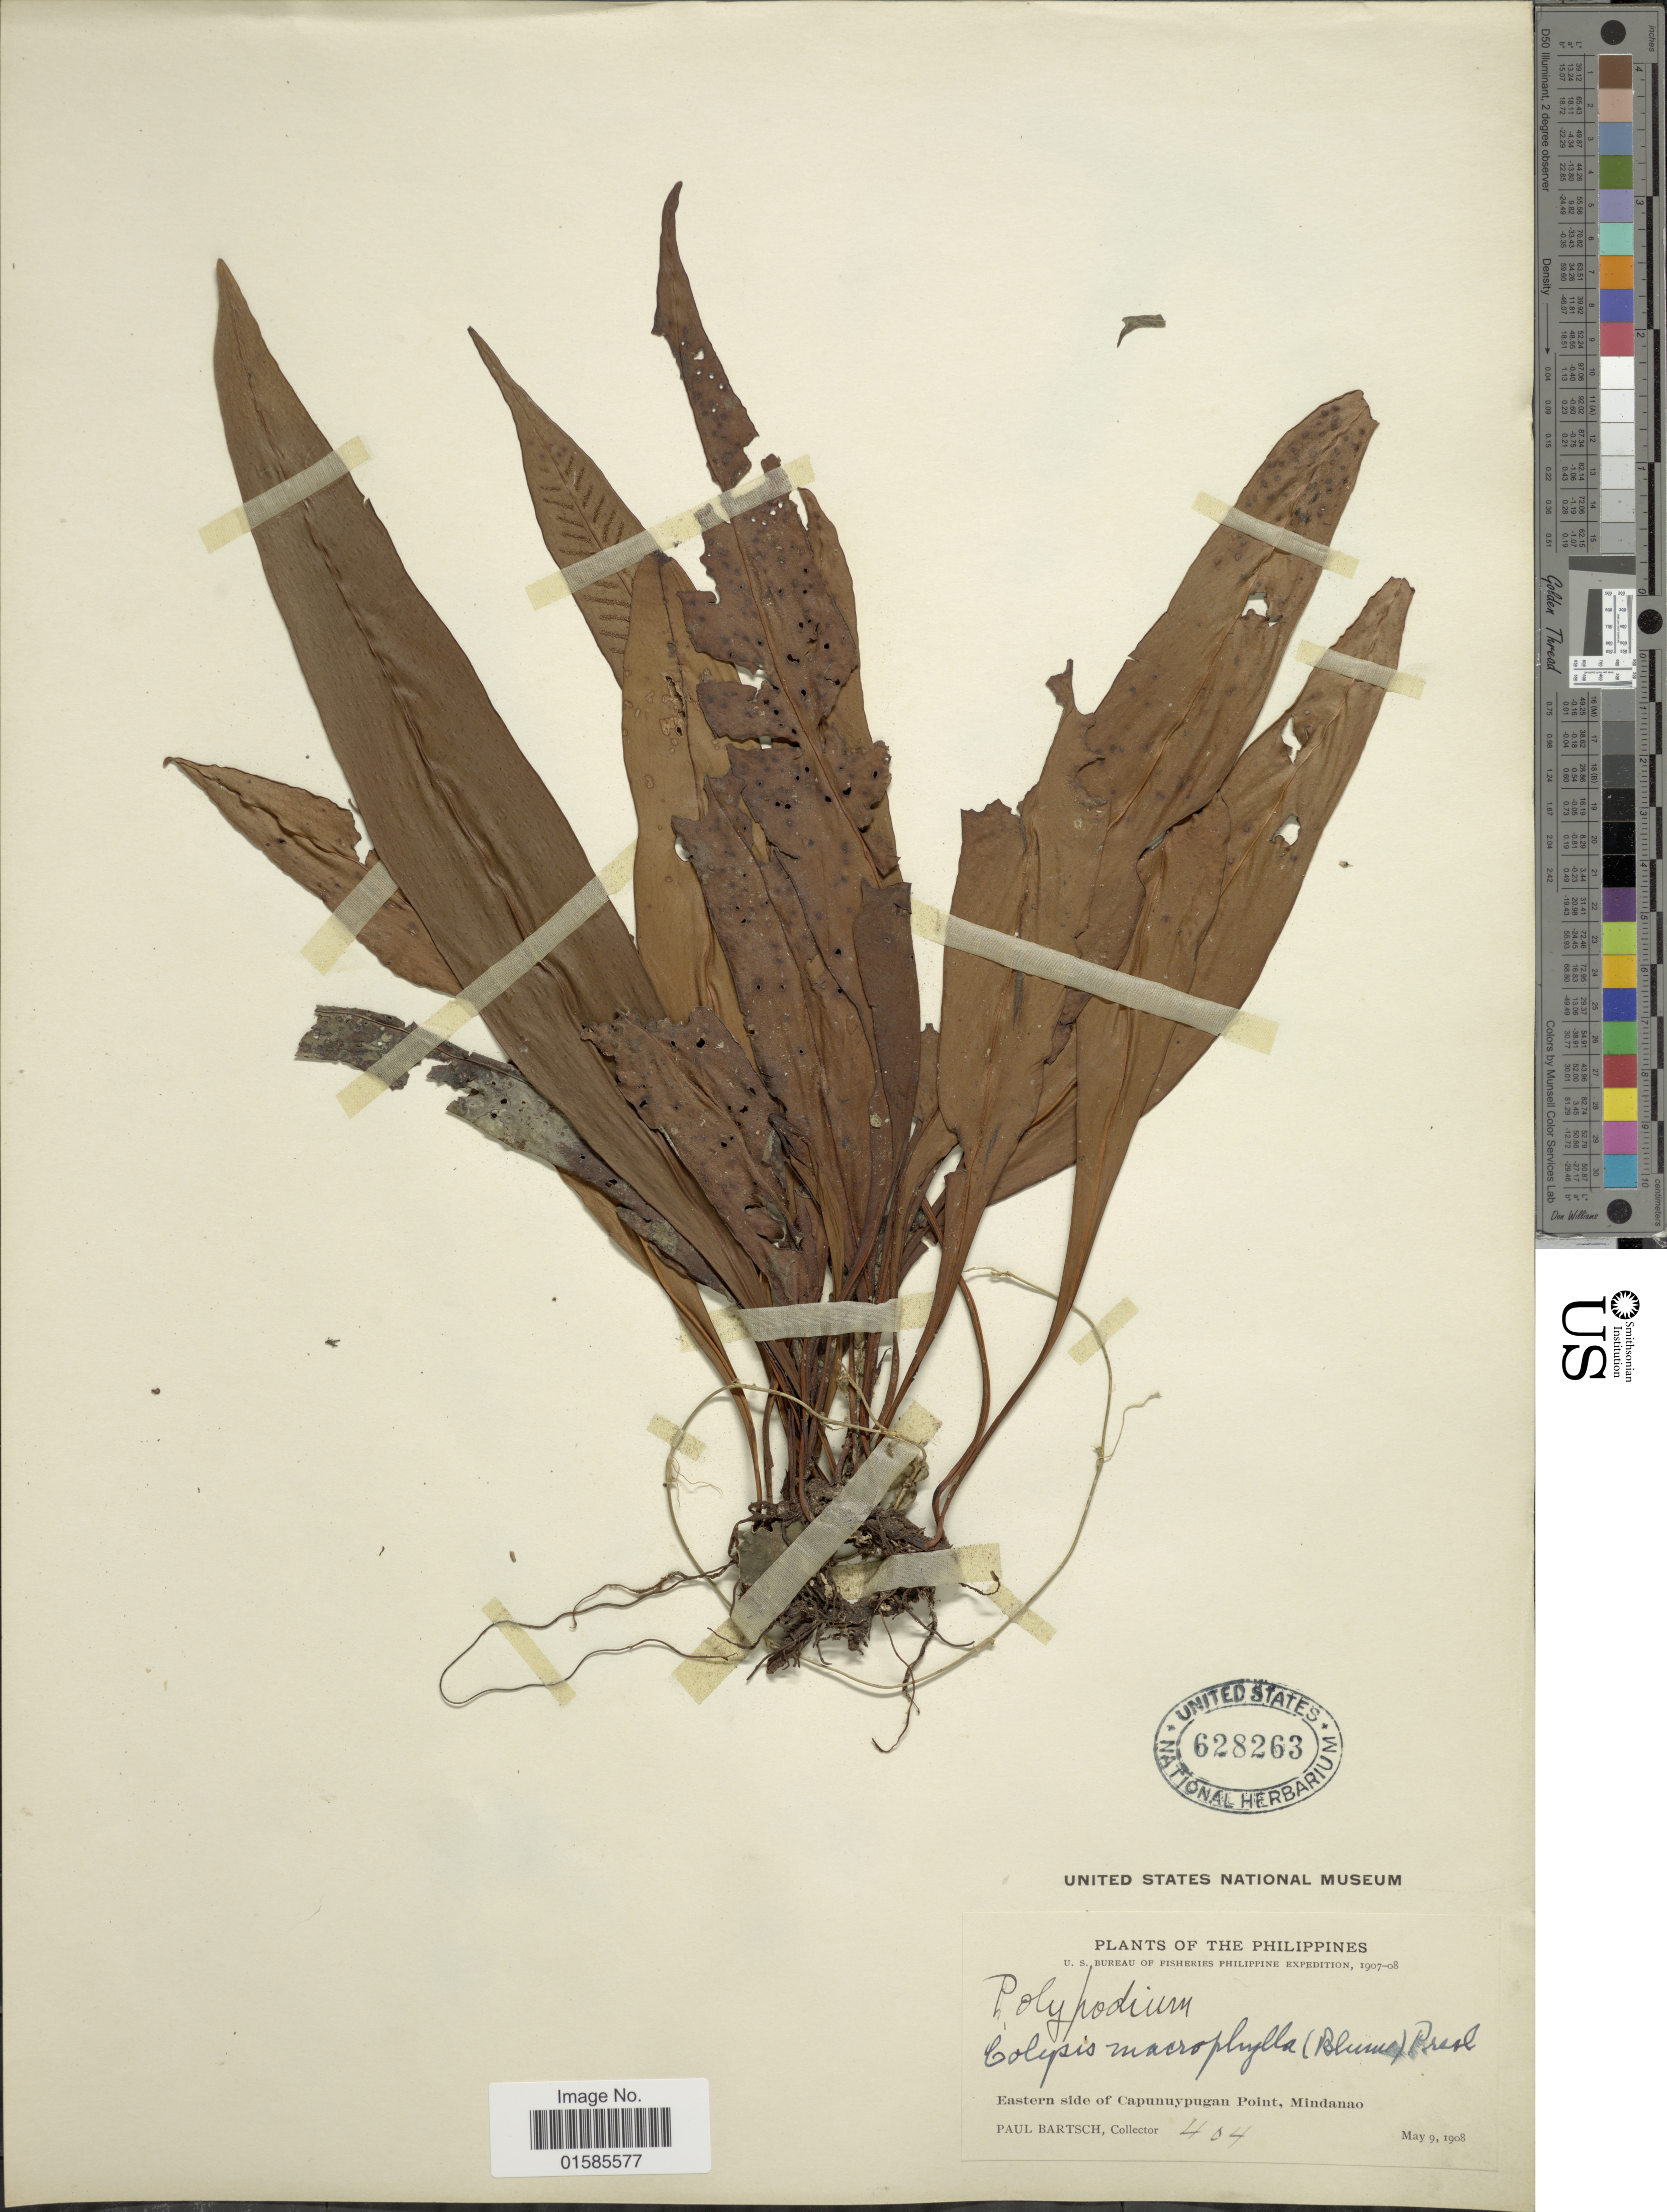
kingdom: Plantae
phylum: Tracheophyta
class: Polypodiopsida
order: Polypodiales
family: Polypodiaceae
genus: Leptochilus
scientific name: Leptochilus macrophyllus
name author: (Blume) Noot.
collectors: P. Bartsch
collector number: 404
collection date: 1908-05-09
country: Philippines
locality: The Philippes, Eastern side of Capunnuypugan Point, Mindanao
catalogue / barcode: US 628263